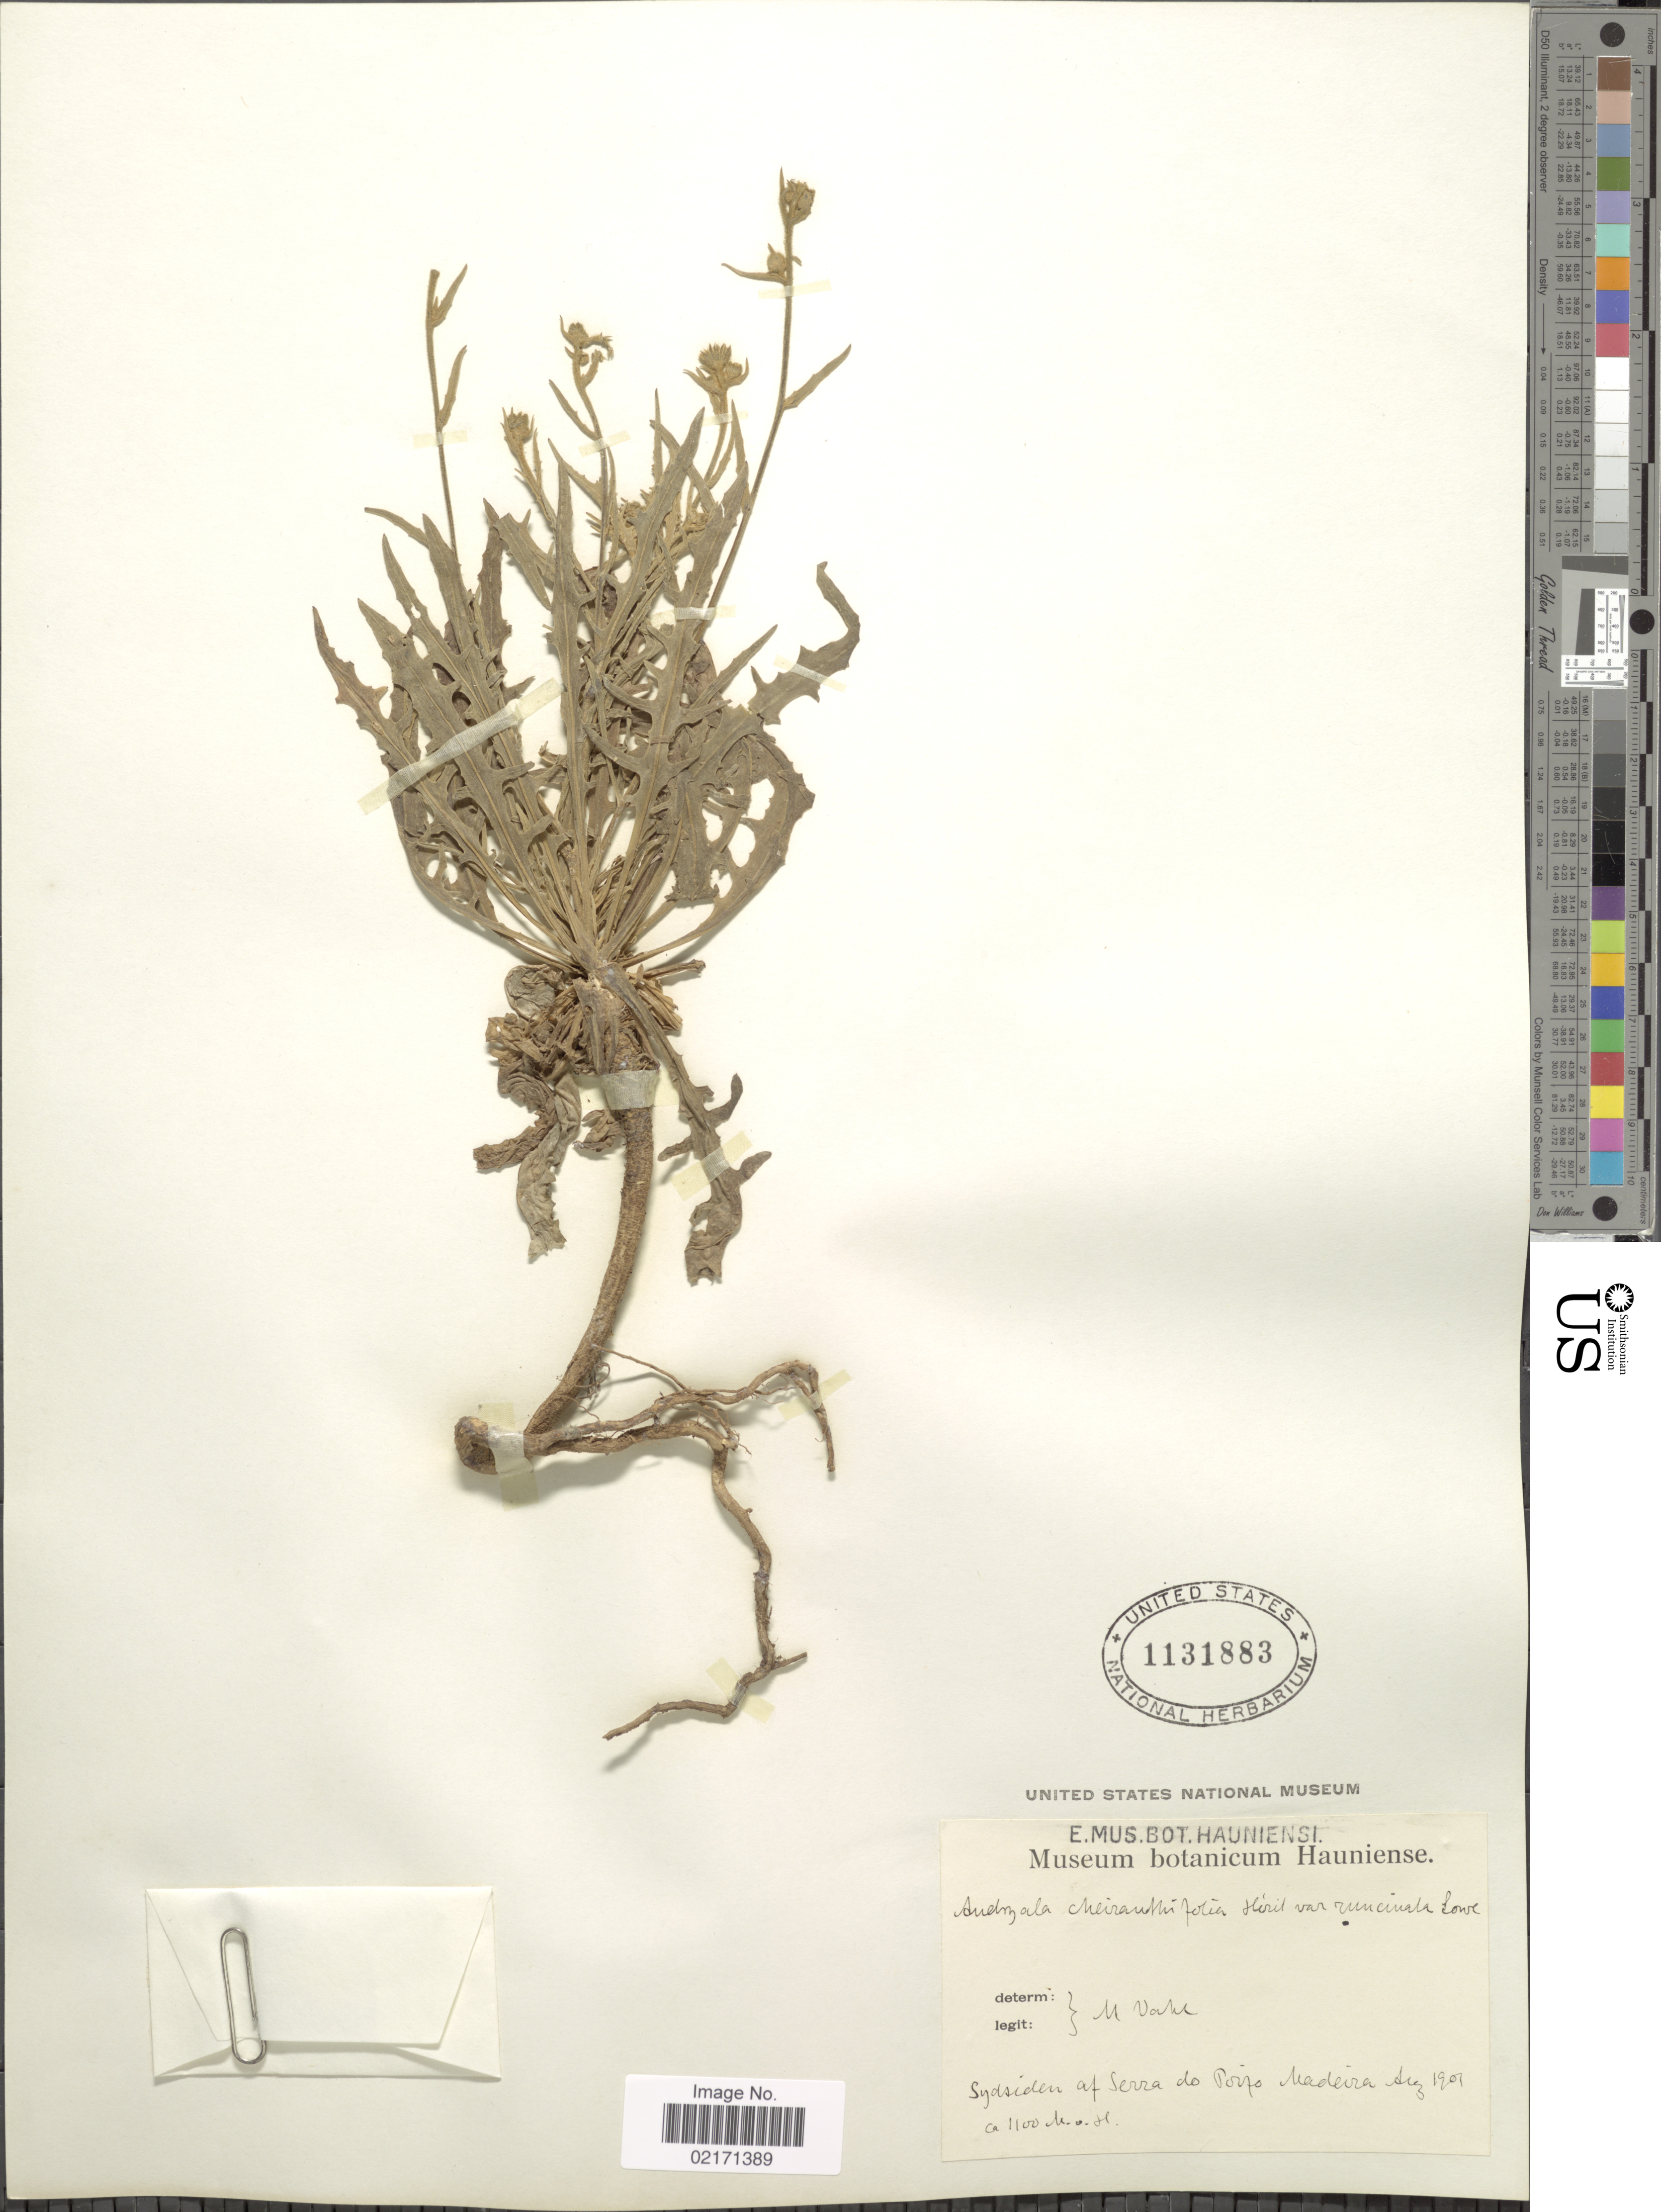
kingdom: Plantae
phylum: Tracheophyta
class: Magnoliopsida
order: Asterales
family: Asteraceae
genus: Andryala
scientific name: Andryala glandulosa subsp. cheiranthifolia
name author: (L'Hér.) Greuter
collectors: M. Vahl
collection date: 1901-08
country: Portugal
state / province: Madeira (Aut. Reg.)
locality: Sudsiden af Serra do Porto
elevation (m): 1100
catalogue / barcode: US 1131883